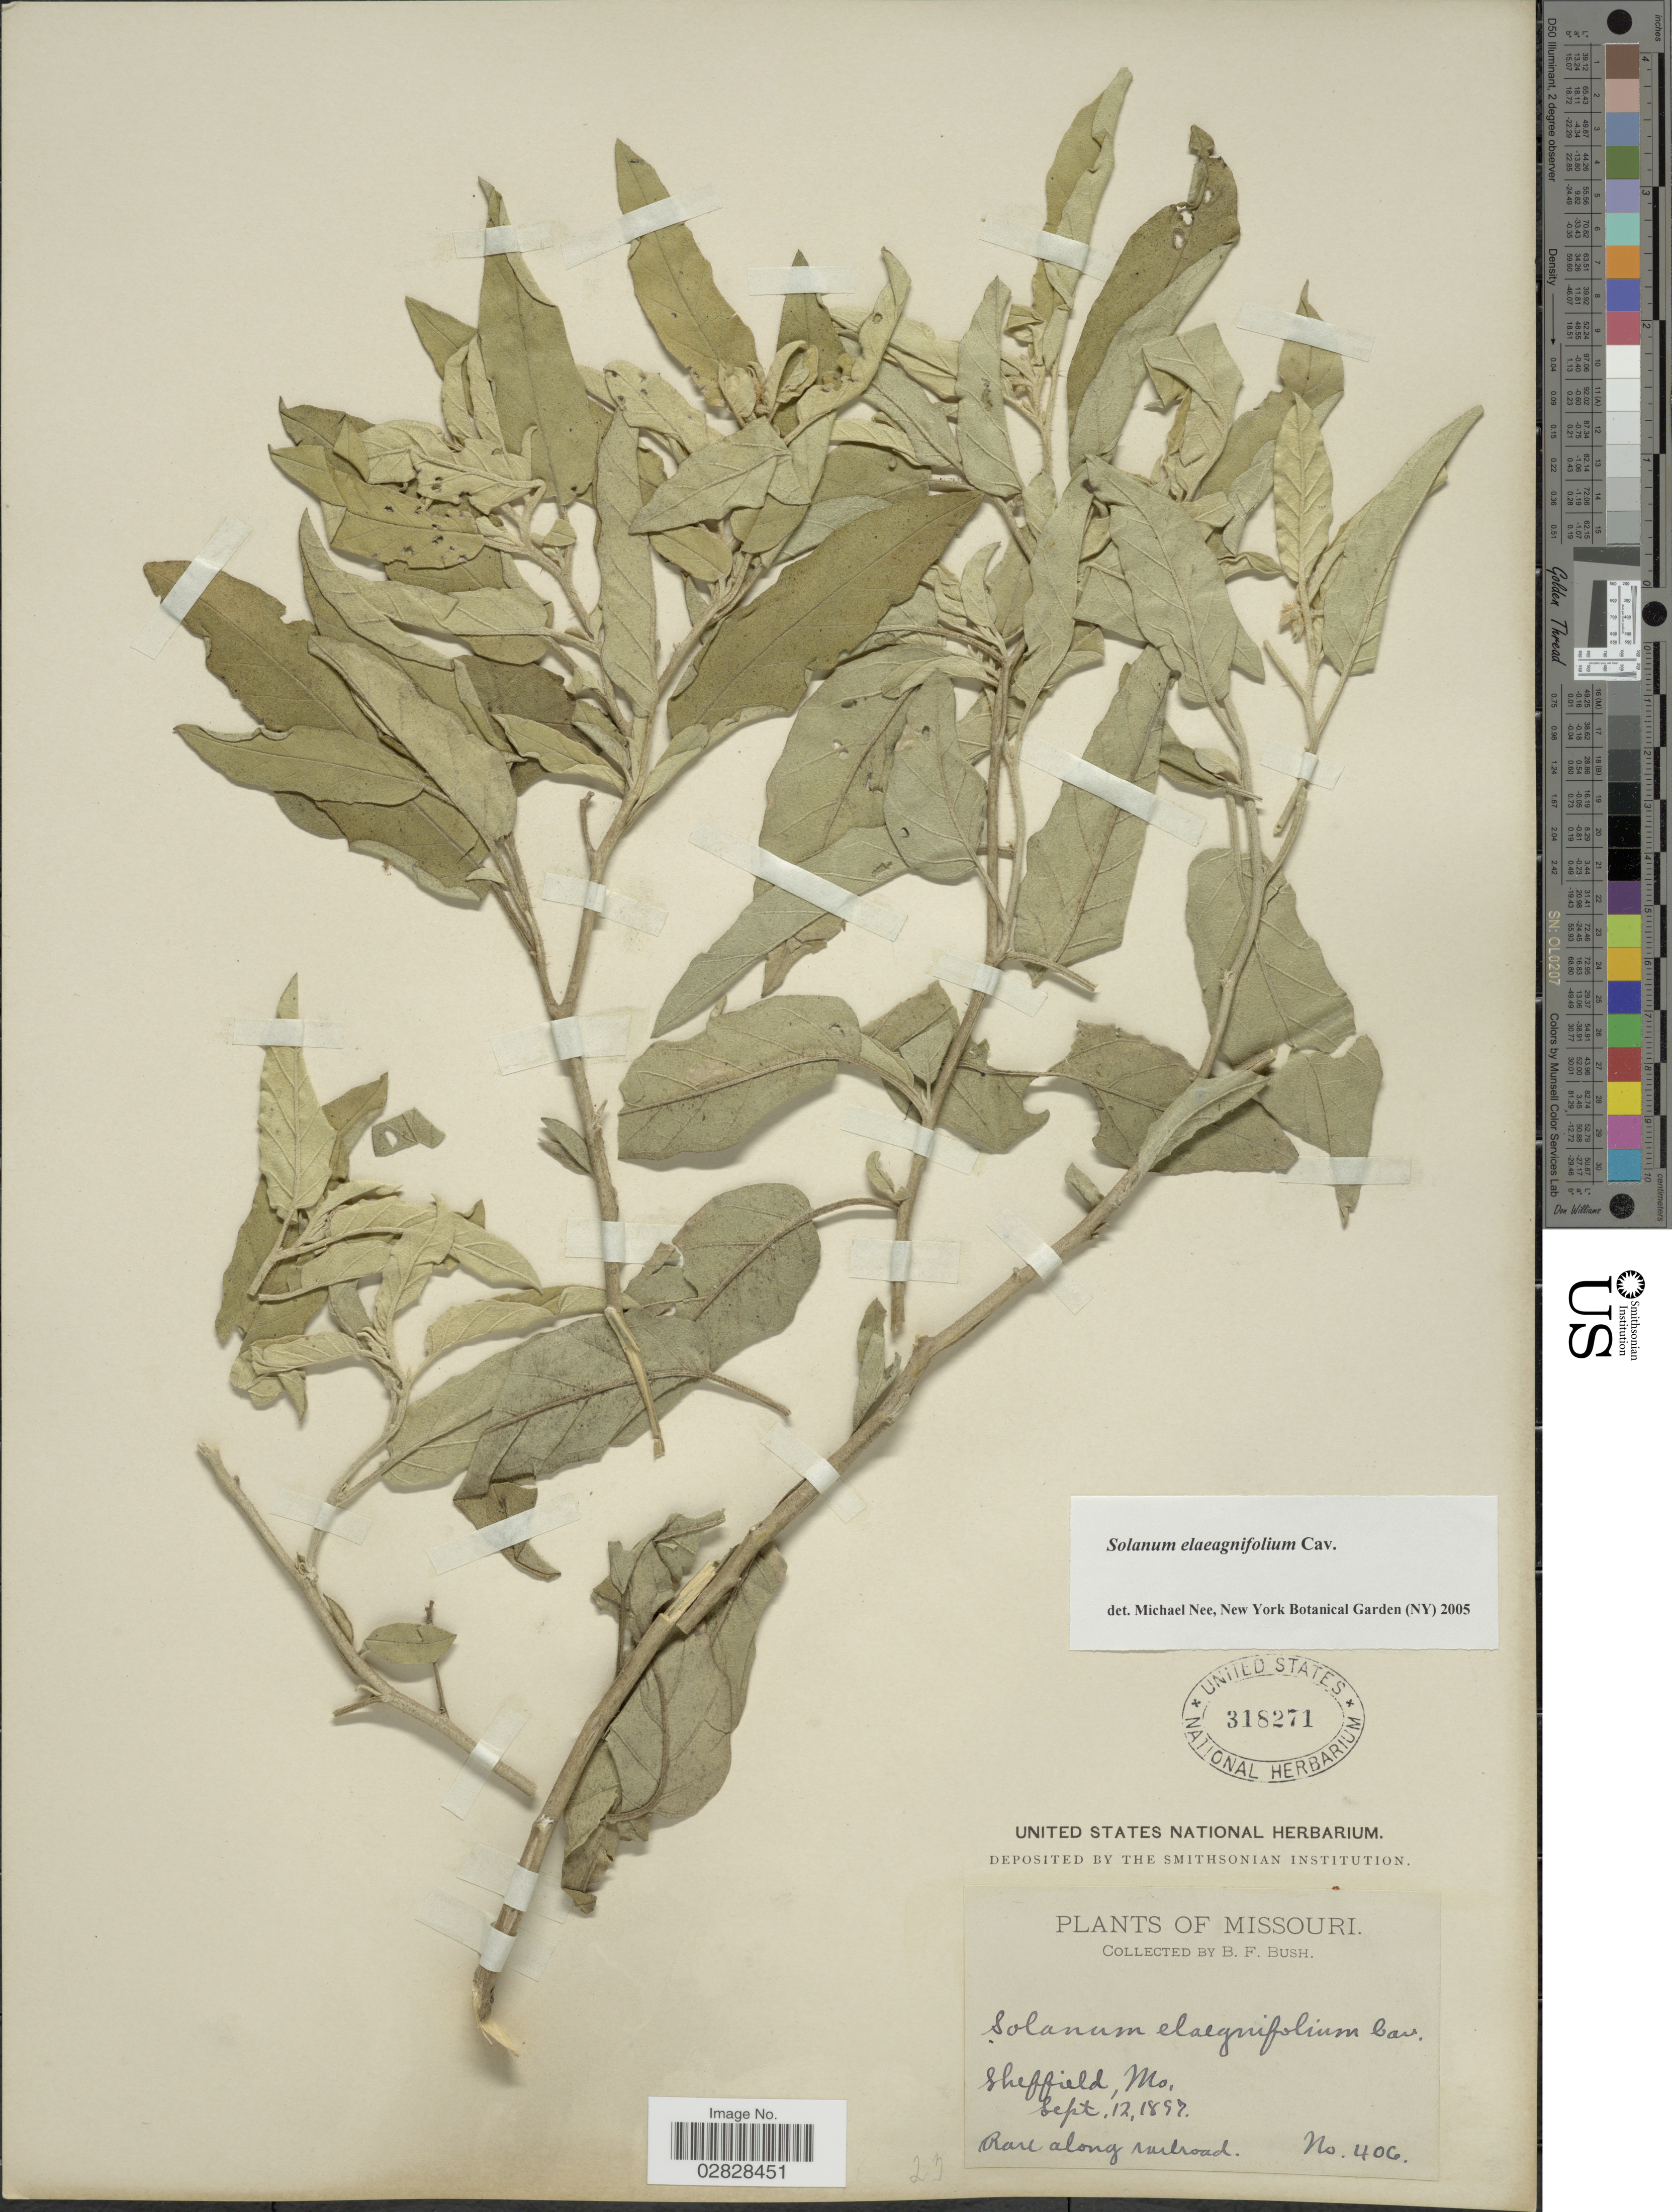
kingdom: Plantae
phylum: Tracheophyta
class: Magnoliopsida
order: Solanales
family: Solanaceae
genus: Solanum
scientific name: Solanum elaeagnifolium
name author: Cav.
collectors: B. F. Bush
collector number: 406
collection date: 1897-09-12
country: United States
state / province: Missouri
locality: Sheffield.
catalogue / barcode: US 318271